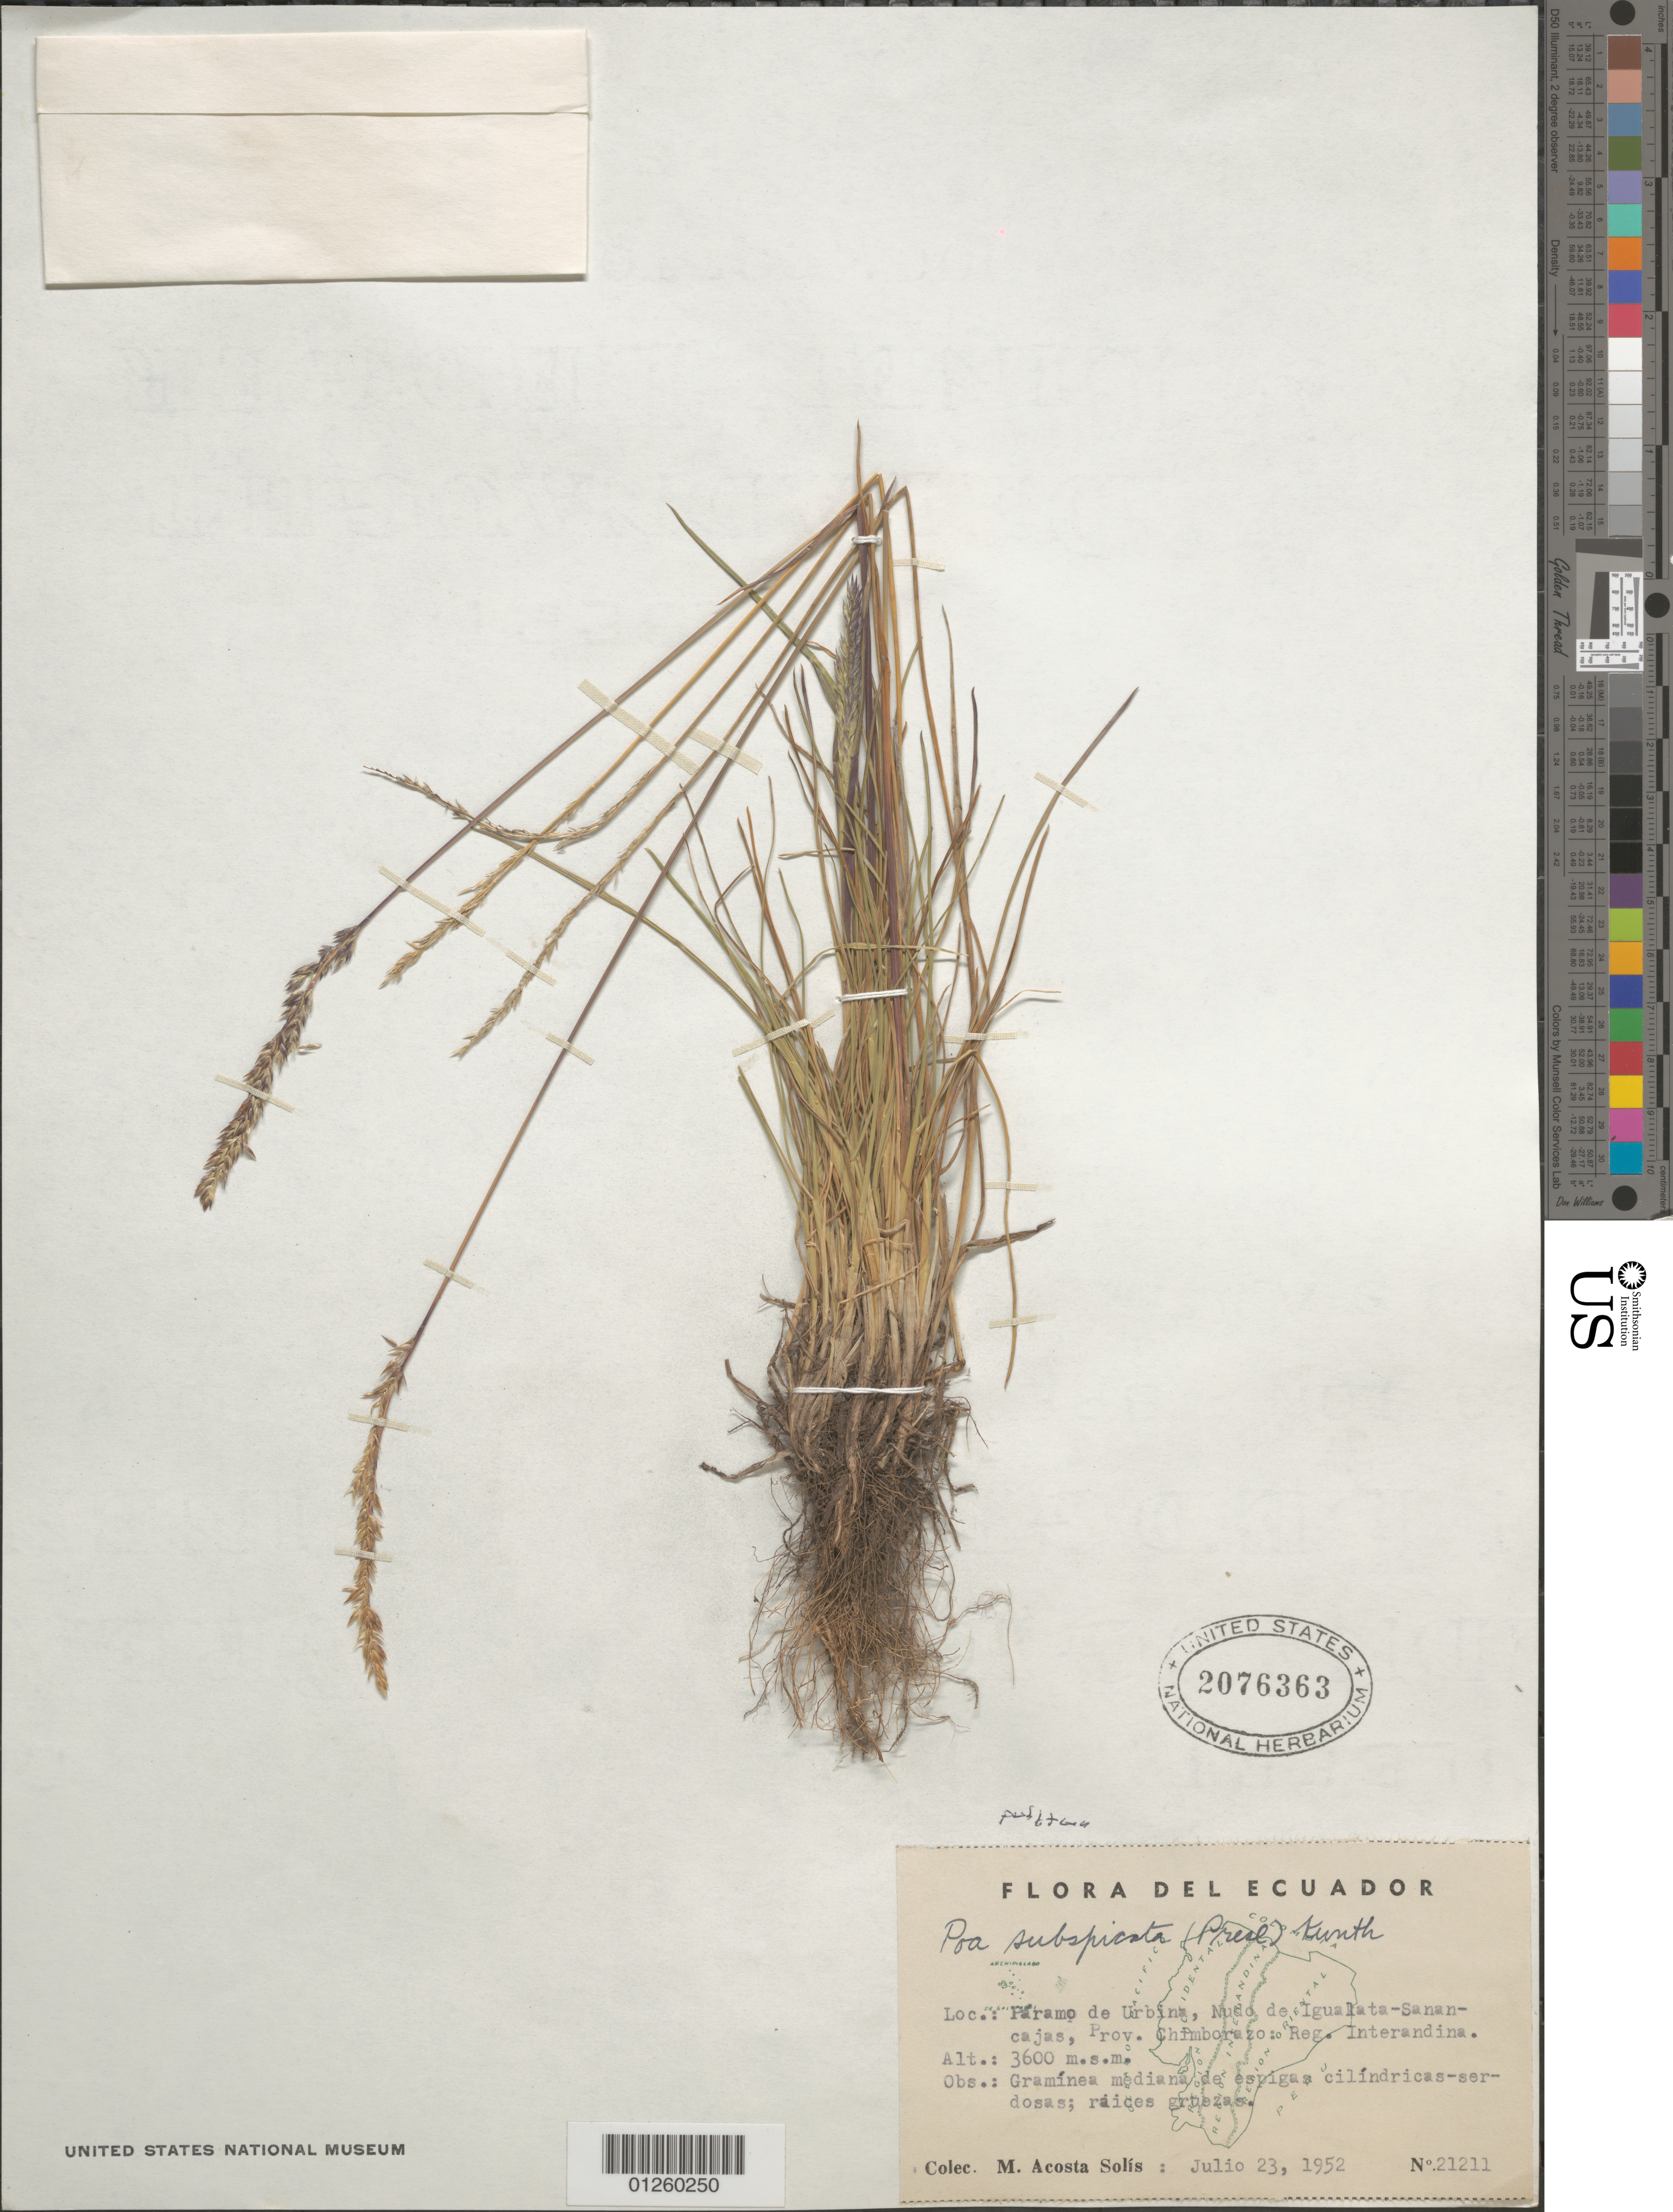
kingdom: Plantae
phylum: Tracheophyta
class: Liliopsida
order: Poales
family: Poaceae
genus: Poa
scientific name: Poa subspicata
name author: (J. Presl) Kunth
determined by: Soreng, Robert J., Research Associate (BOT), Smithsonian Institution - National Museum of Natural History (UNITED STATES)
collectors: M. Acosta Solis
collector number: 21211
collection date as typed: Julio 23, 1952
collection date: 1952-07-23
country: Ecuador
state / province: Chimborazo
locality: Paramo de Urbina, Nudo de Igualata-Sanan-cajas, Prov. Chimborazo: Reg. Interandina.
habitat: Graminea mediana de espigas cilindricas-serdosas; raices gruezas.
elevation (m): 3600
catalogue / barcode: US 2076363